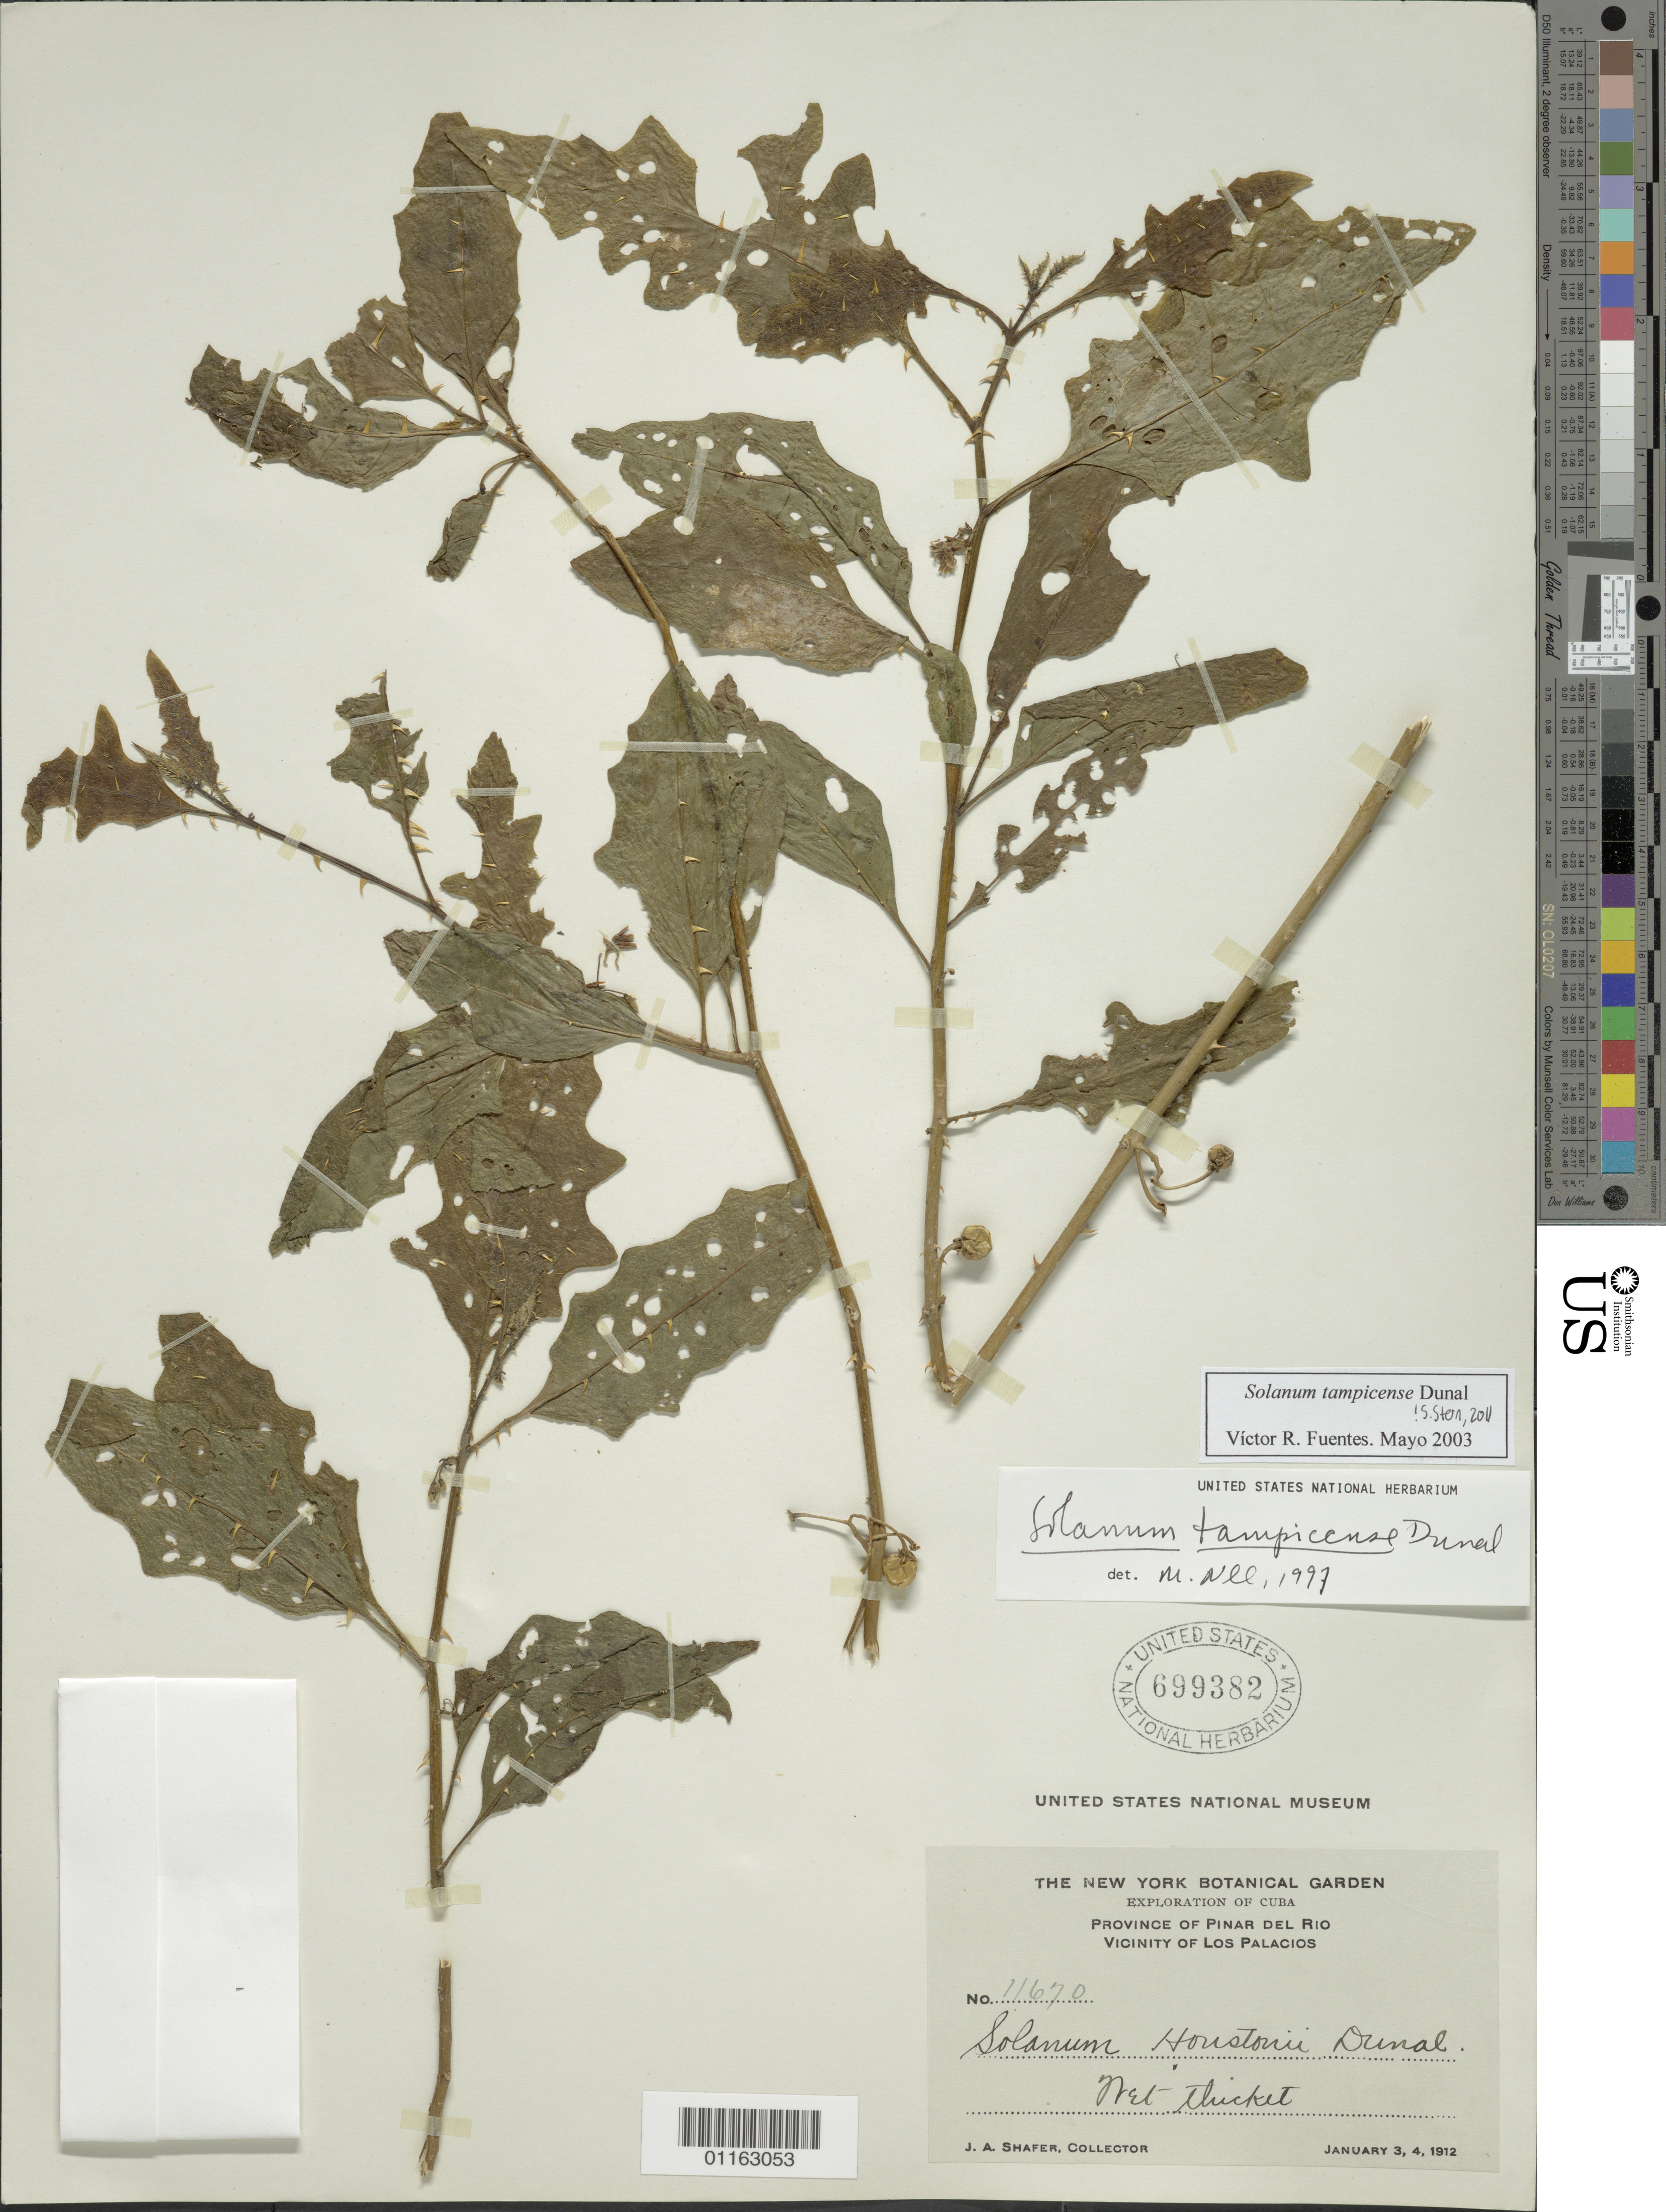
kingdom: Plantae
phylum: Tracheophyta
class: Magnoliopsida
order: Solanales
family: Solanaceae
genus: Solanum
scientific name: Solanum tampicense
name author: Dunal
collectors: J. A. Shafer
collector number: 11670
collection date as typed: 03 Jan 1912 and 04 Jan 1912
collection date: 1912-01-03,1912-01-04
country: Cuba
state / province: Pinar del Rio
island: Cuba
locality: Vicinity of Los Palacios; net thicket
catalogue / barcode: US 699382